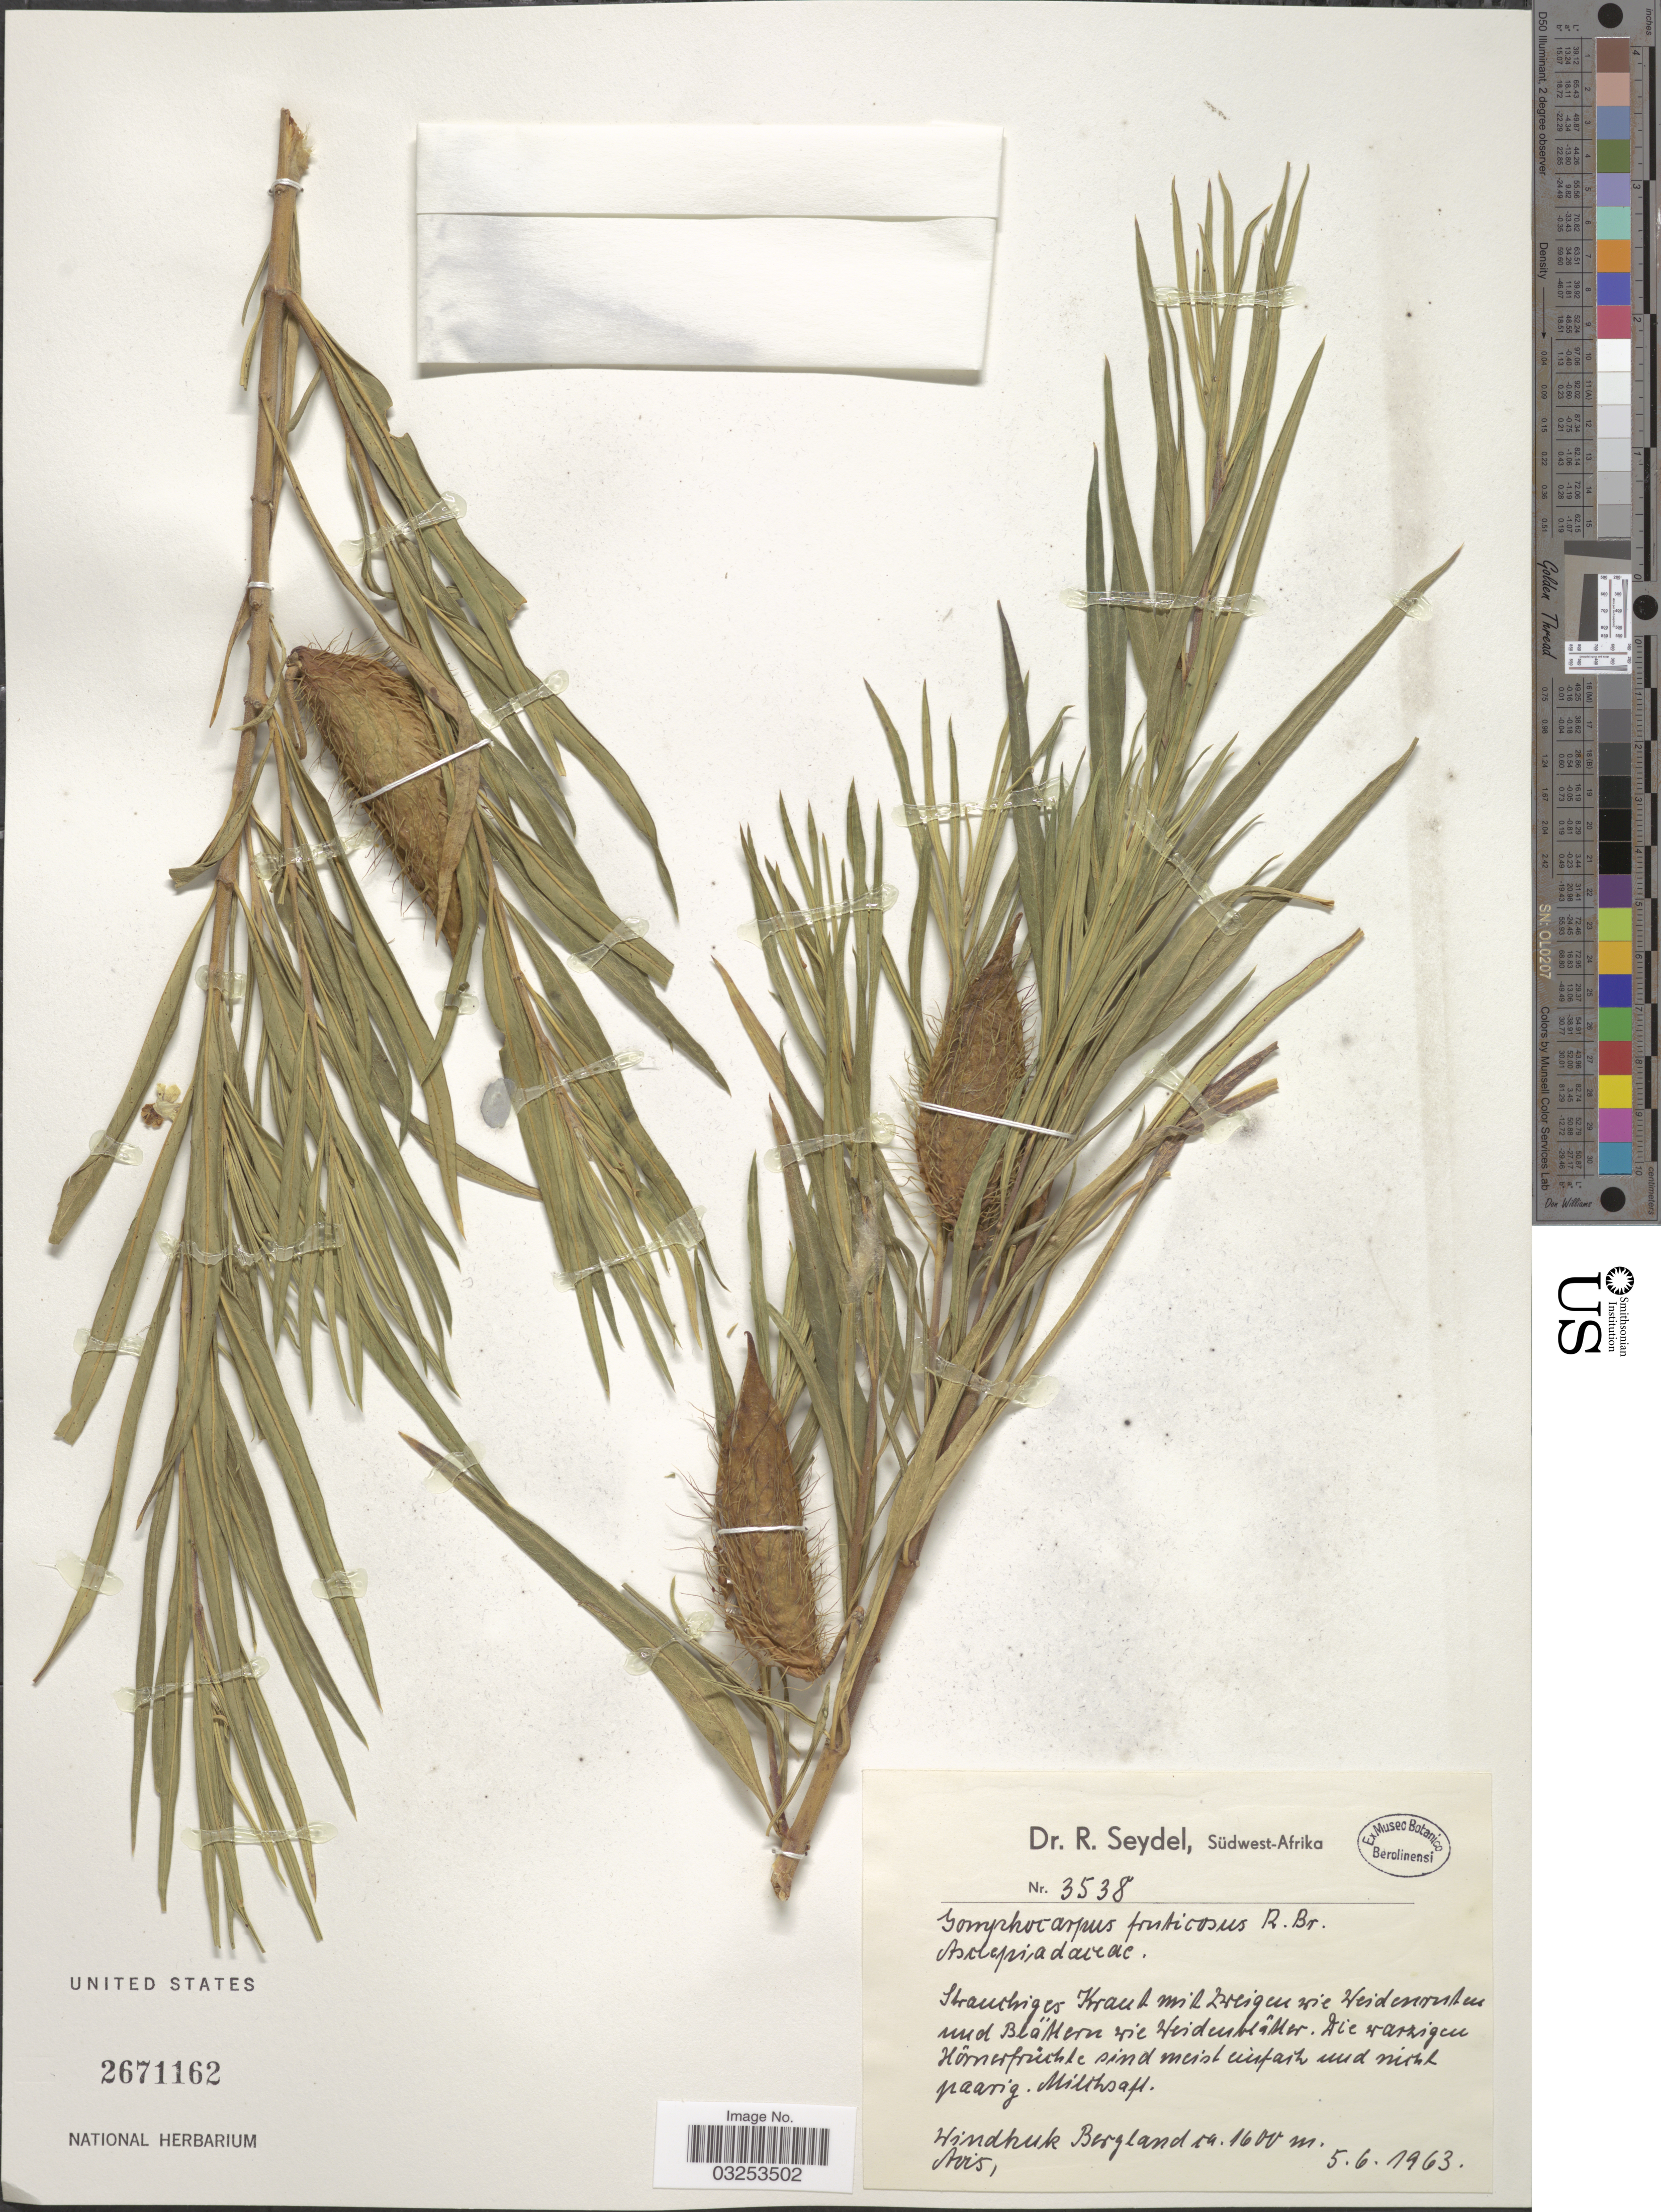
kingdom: Plantae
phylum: Tracheophyta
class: Magnoliopsida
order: Gentianales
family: Apocynaceae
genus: Gomphocarpus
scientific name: Gomphocarpus fruticosus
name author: (L.) W.T. Aiton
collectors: R. Seydel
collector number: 3538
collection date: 1963-06-05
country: Namibia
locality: Südwest-Afrika. Windhuk Bergland, Avis.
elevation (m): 1600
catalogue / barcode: US 2671162